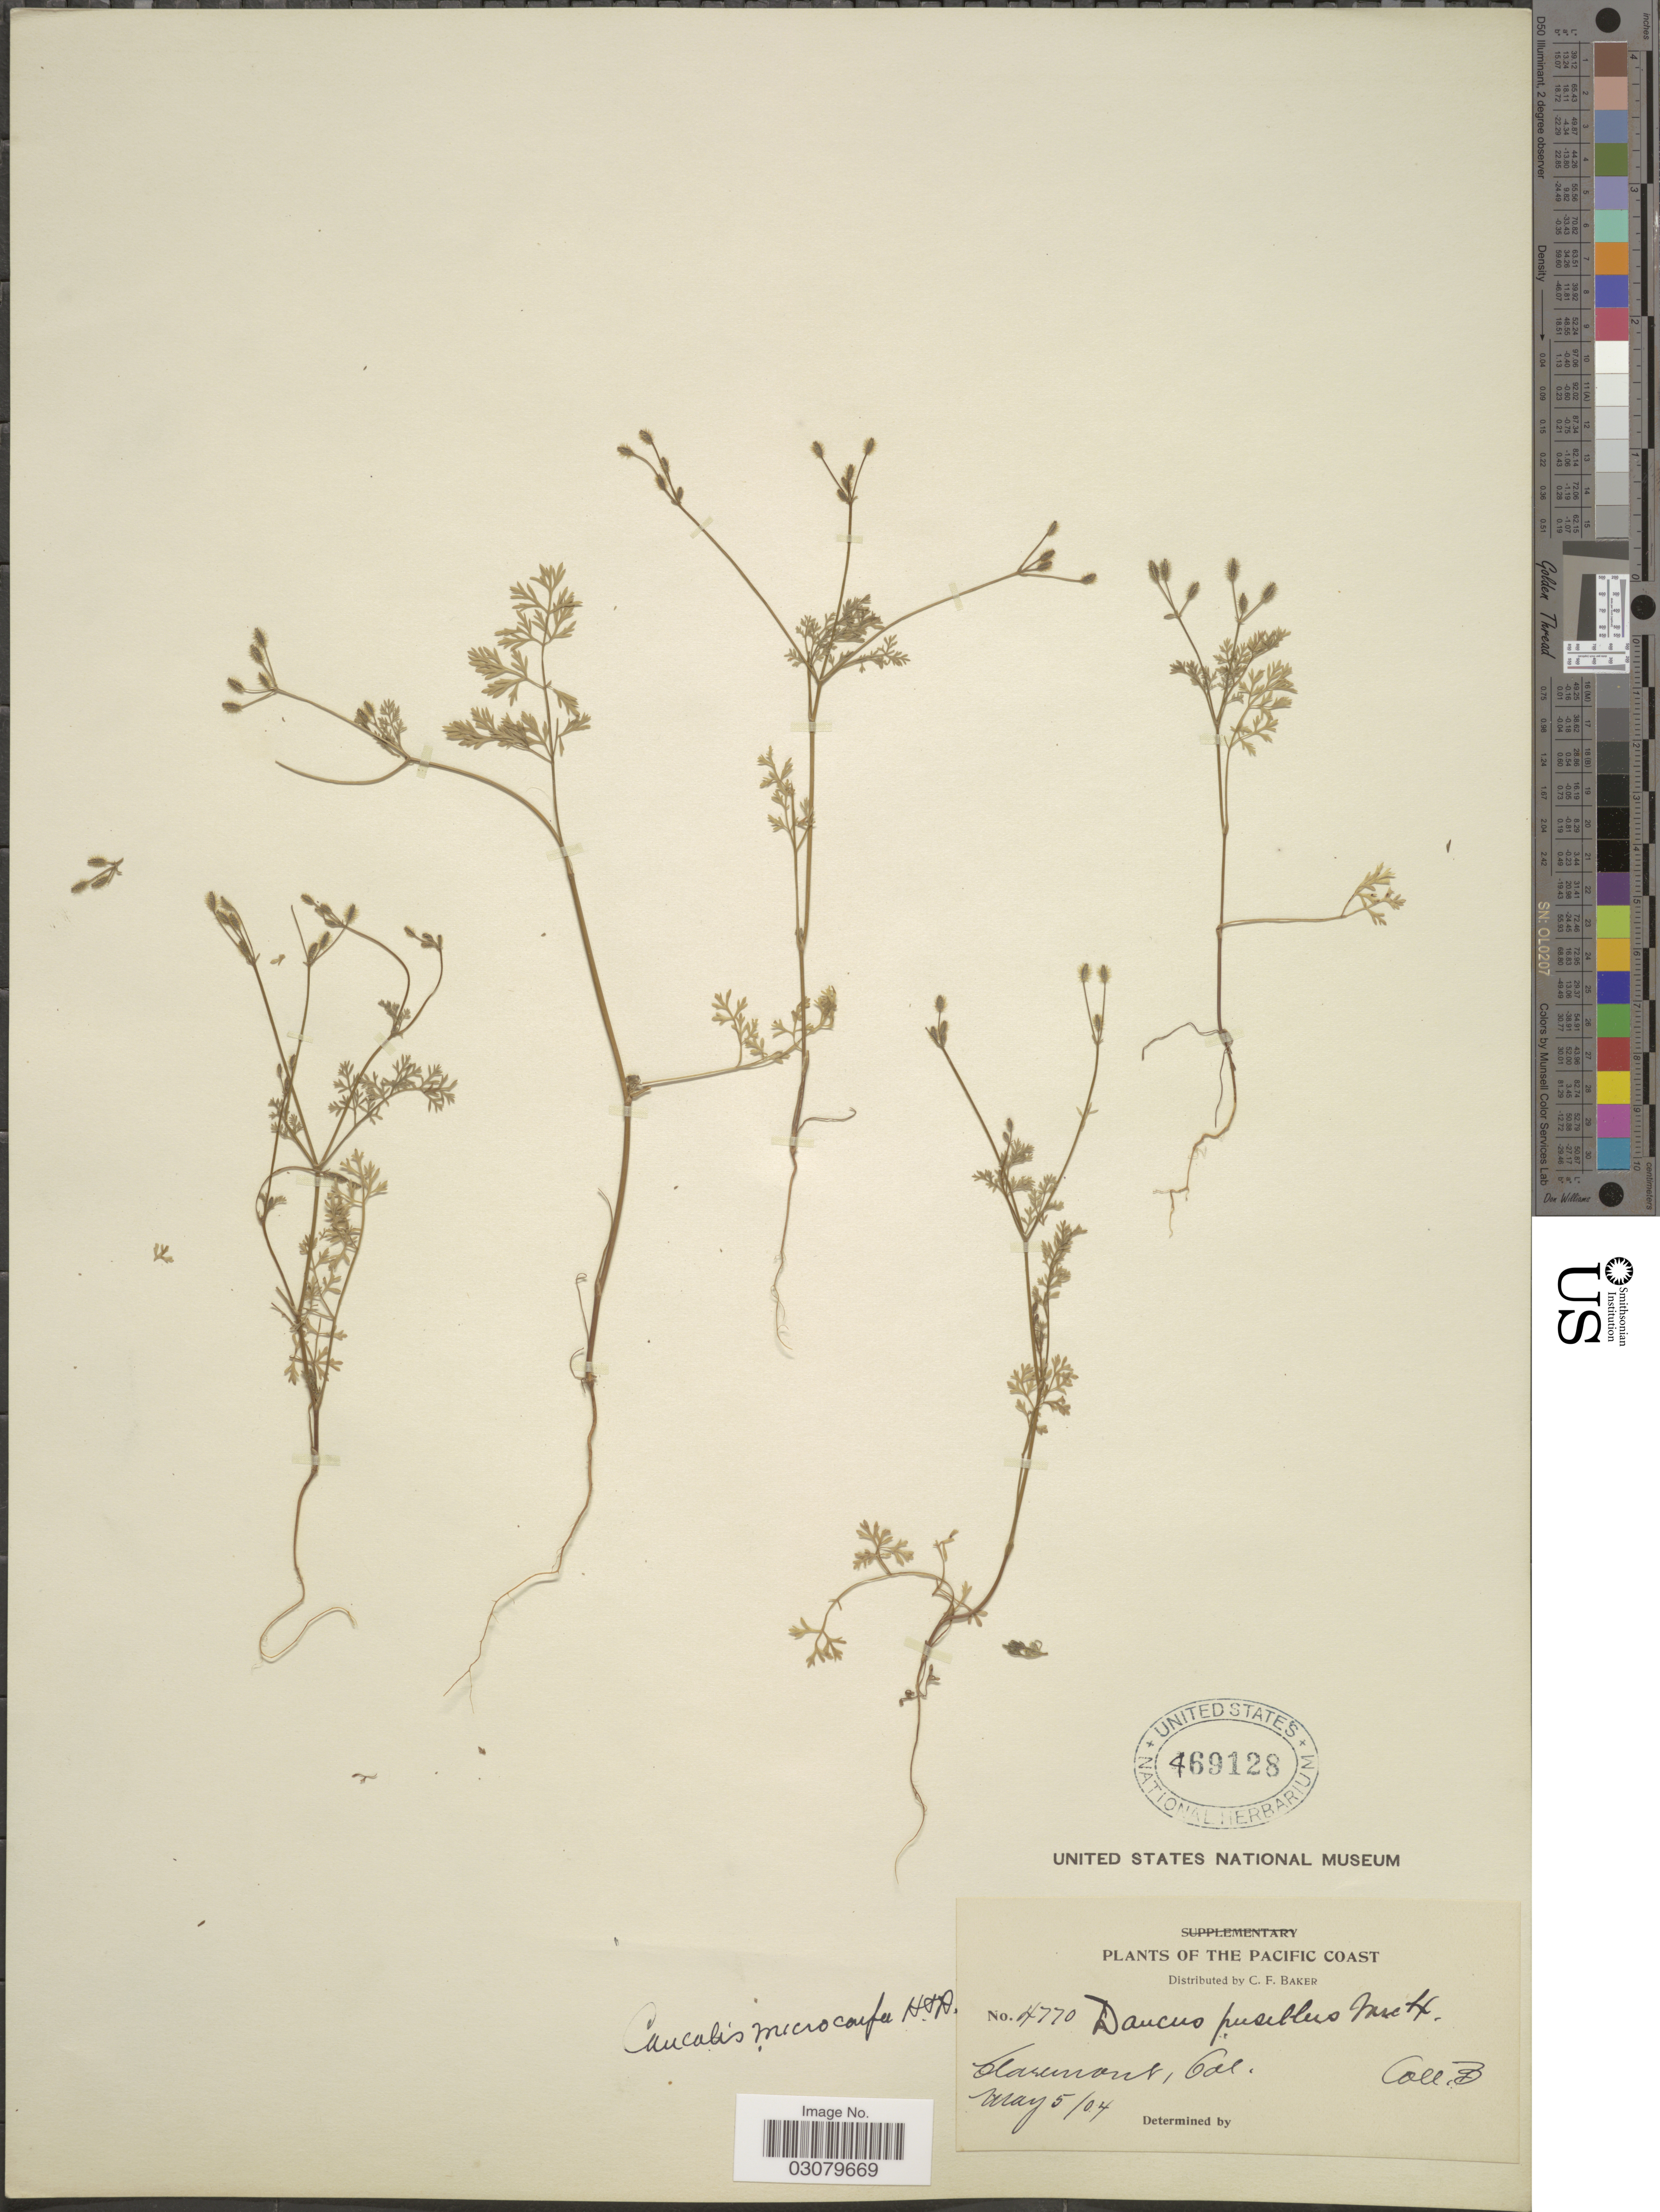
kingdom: Plantae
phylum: Tracheophyta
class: Magnoliopsida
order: Apiales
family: Apiaceae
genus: Caucalis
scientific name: Caucalis microcarpa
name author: Hook. & Arn.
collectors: C. F. Baker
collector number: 4770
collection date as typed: Transcribed d/m/y: 5/5/4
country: United States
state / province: California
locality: The Pacific Coast. Claremont.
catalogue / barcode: US 469128